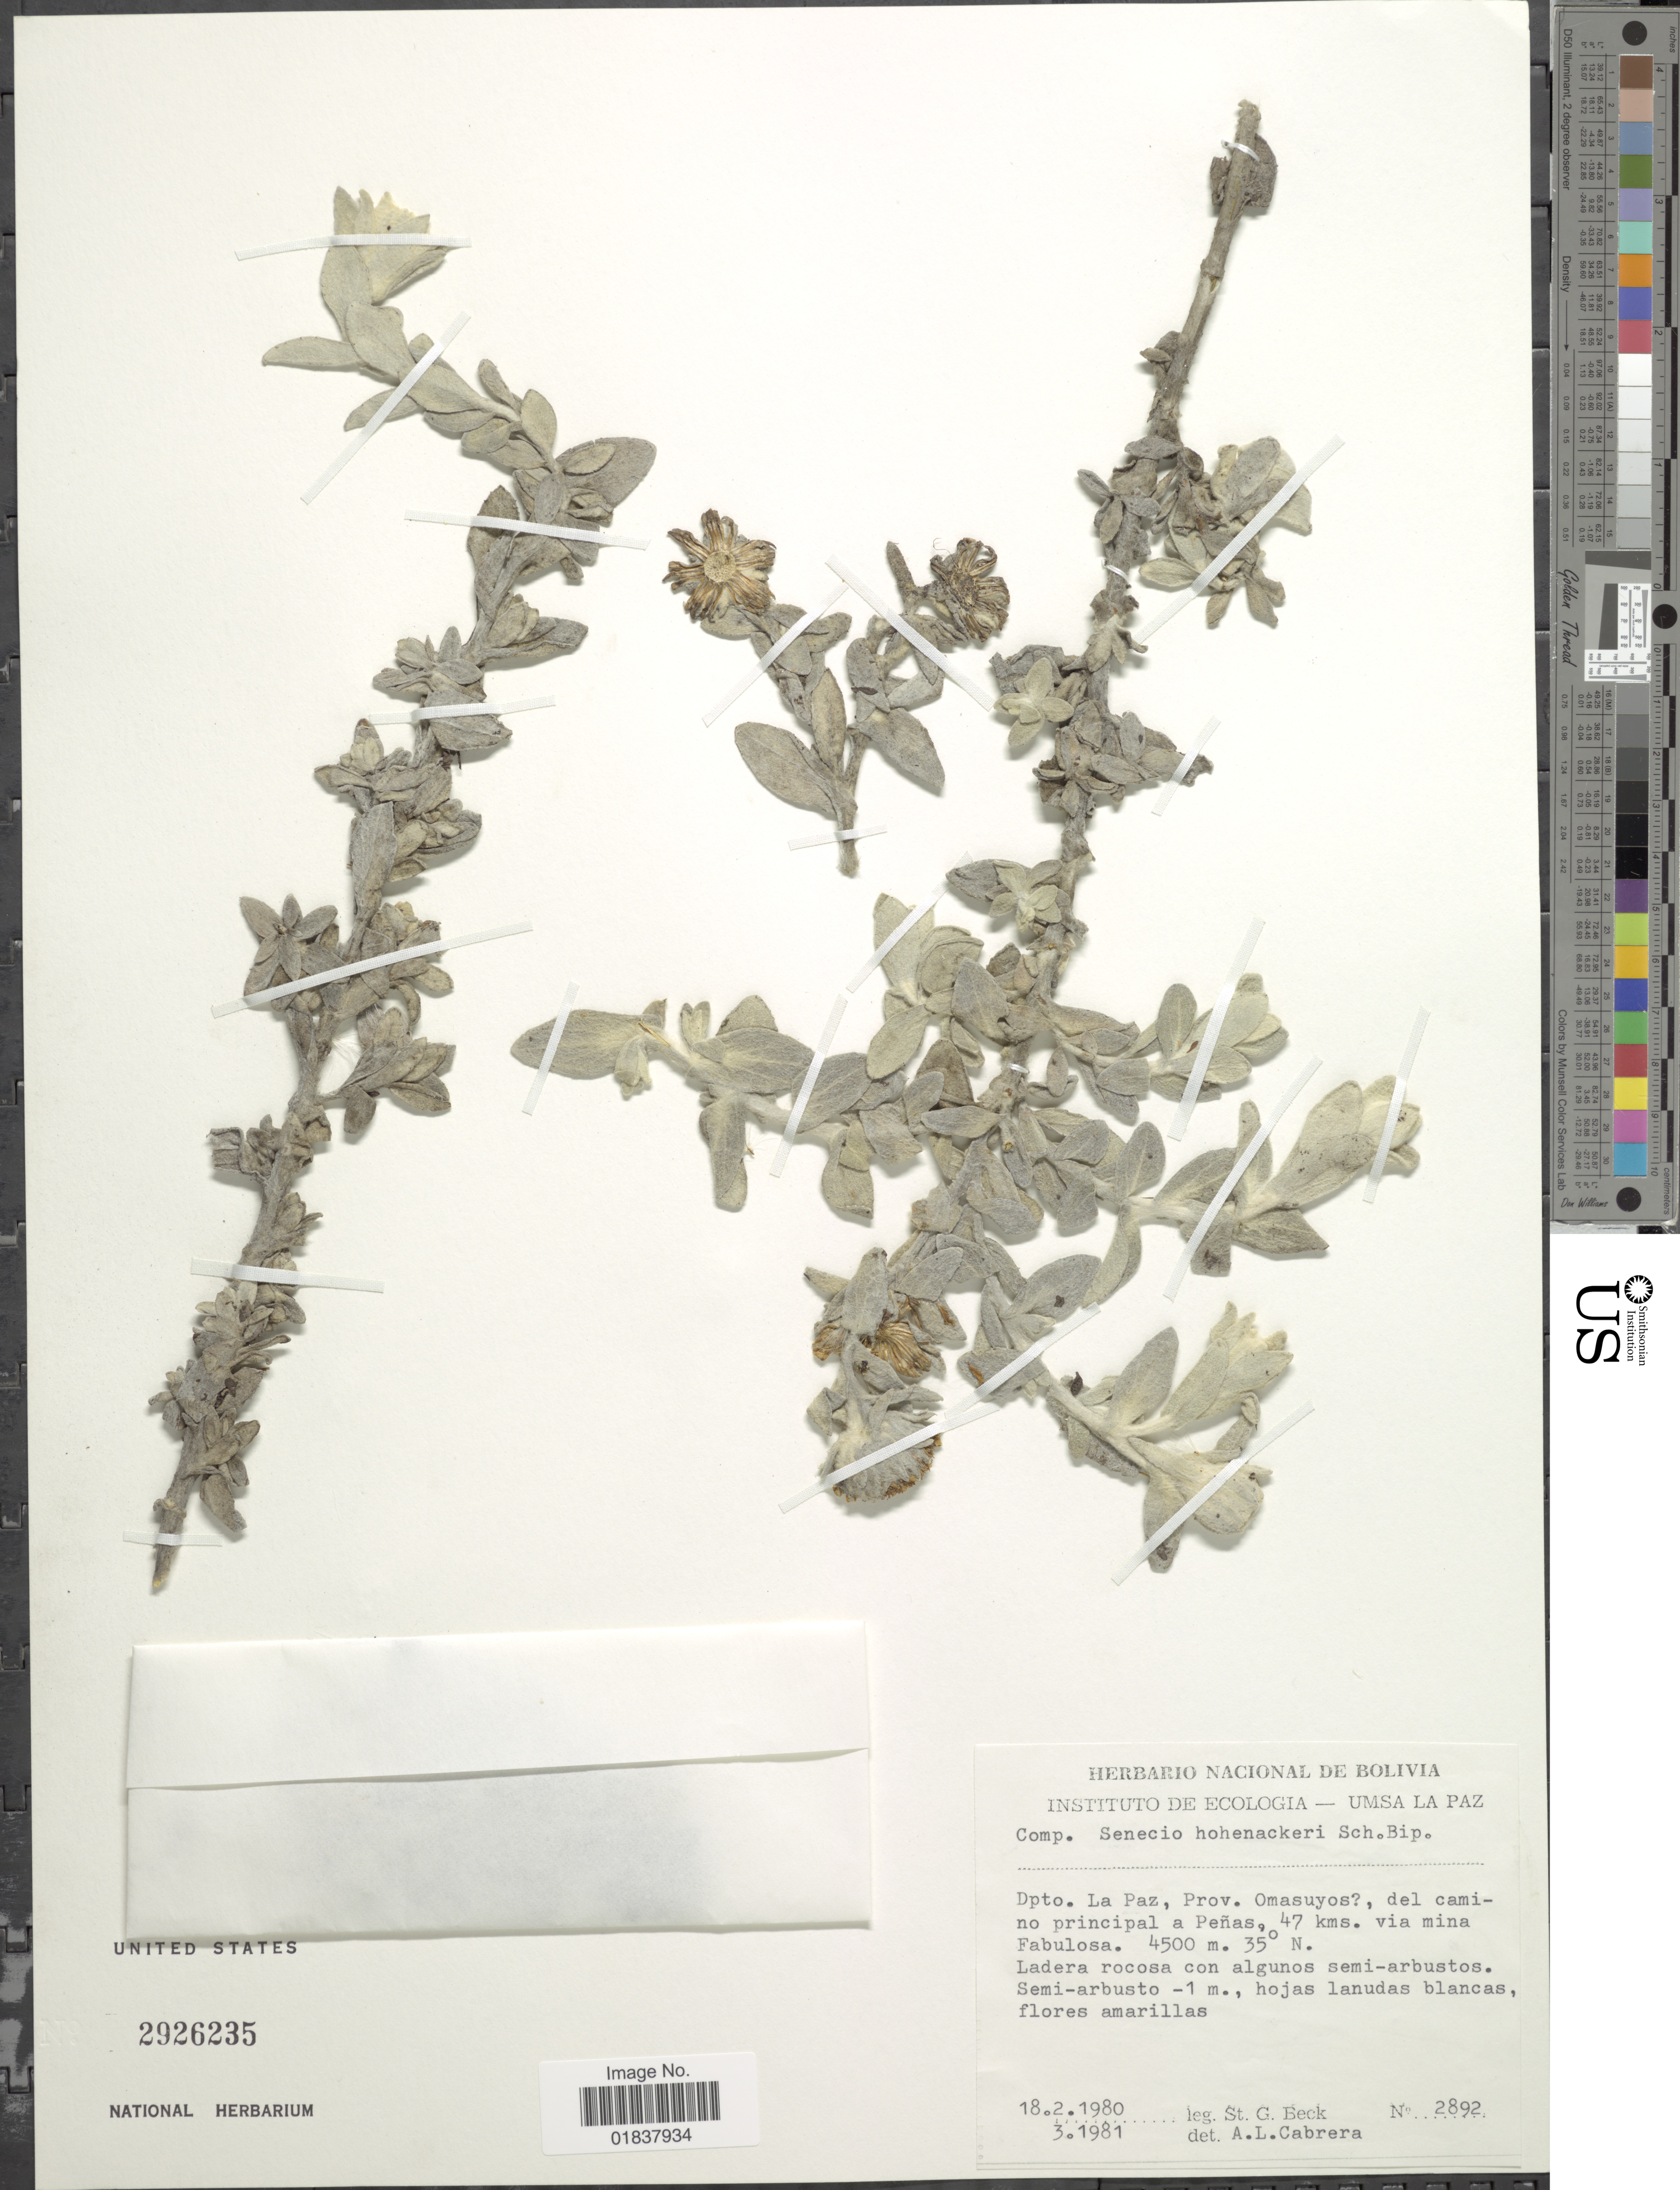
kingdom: Plantae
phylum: Tracheophyta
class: Magnoliopsida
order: Asterales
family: Asteraceae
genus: Senecio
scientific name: Senecio hohenackeri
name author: Sch. Bip.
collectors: S. G. Beck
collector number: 2892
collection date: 1980-02-18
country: Bolivia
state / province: La Paz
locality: Prov. Omasuyos, del camino principal a Penas, 47 kms via mina Fabulosa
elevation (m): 4500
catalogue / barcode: US 2926235